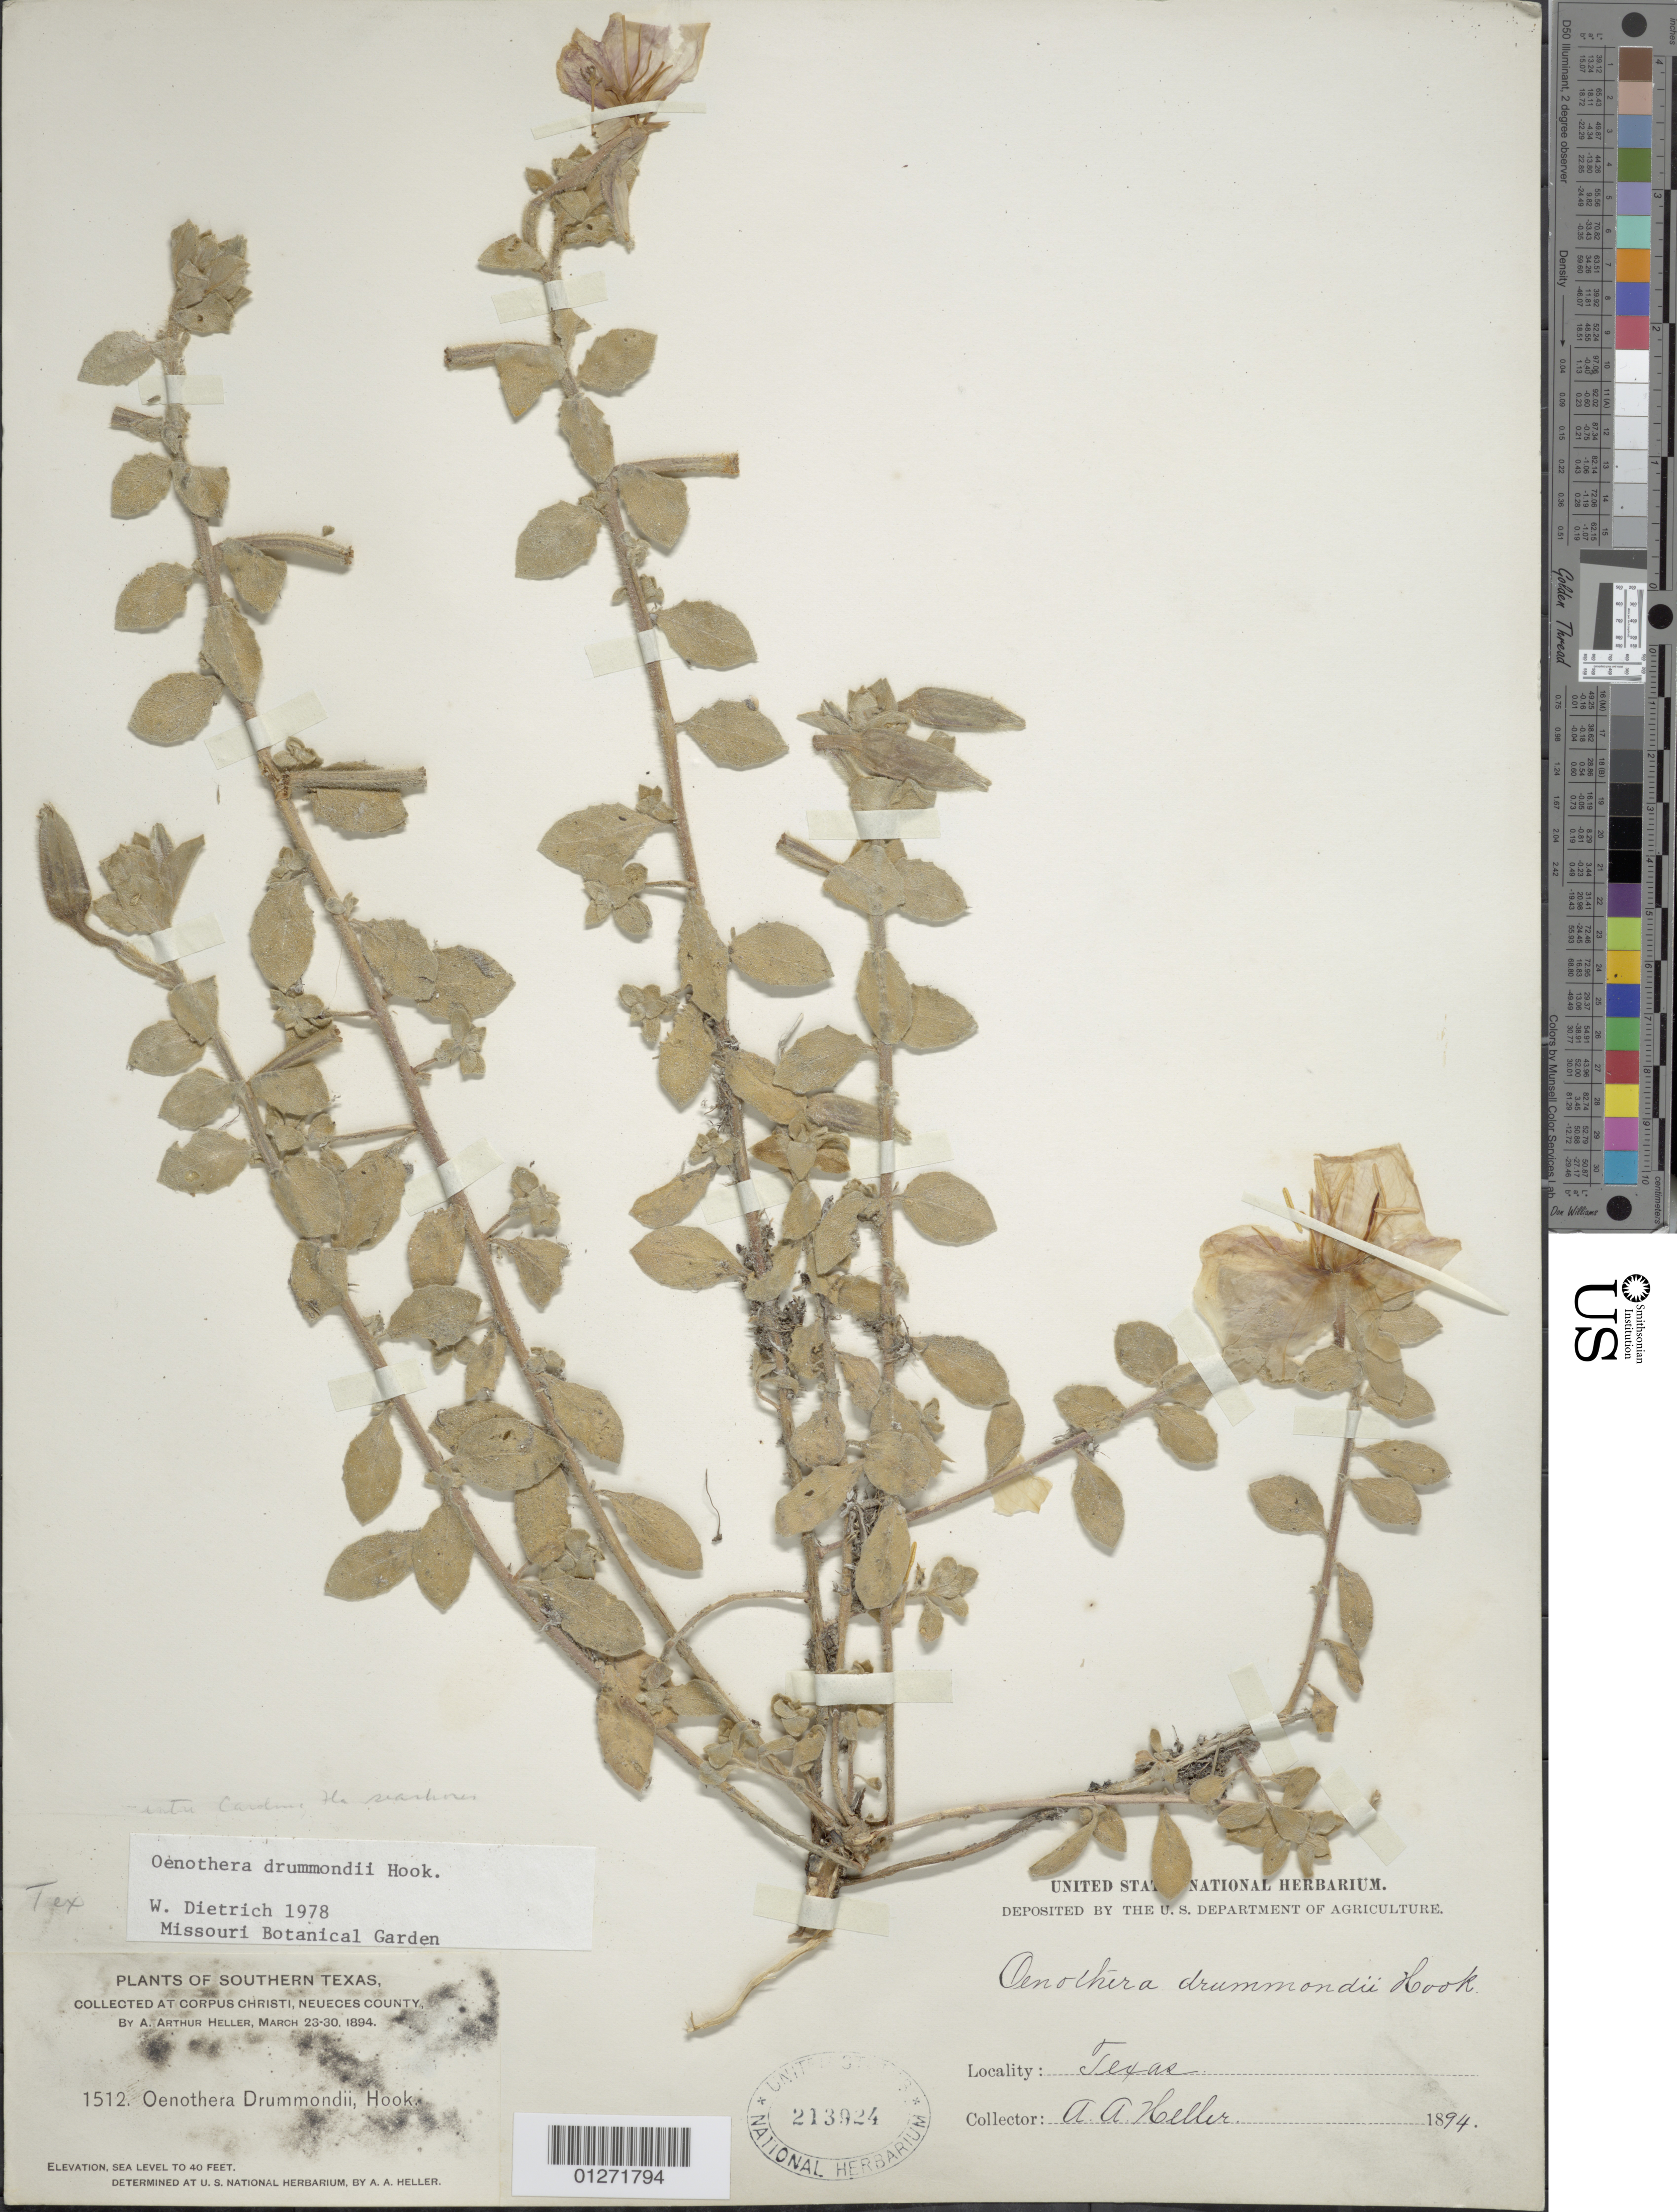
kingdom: Plantae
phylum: Tracheophyta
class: Magnoliopsida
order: Myrtales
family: Onagraceae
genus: Oenothera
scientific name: Oenothera drummondii subsp. drummondii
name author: Hook.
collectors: A. A. Heller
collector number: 1512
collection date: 1894-03-23/1894-03-30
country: United States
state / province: Texas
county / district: Nueces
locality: Corpus Christi.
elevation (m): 0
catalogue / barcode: US 213924